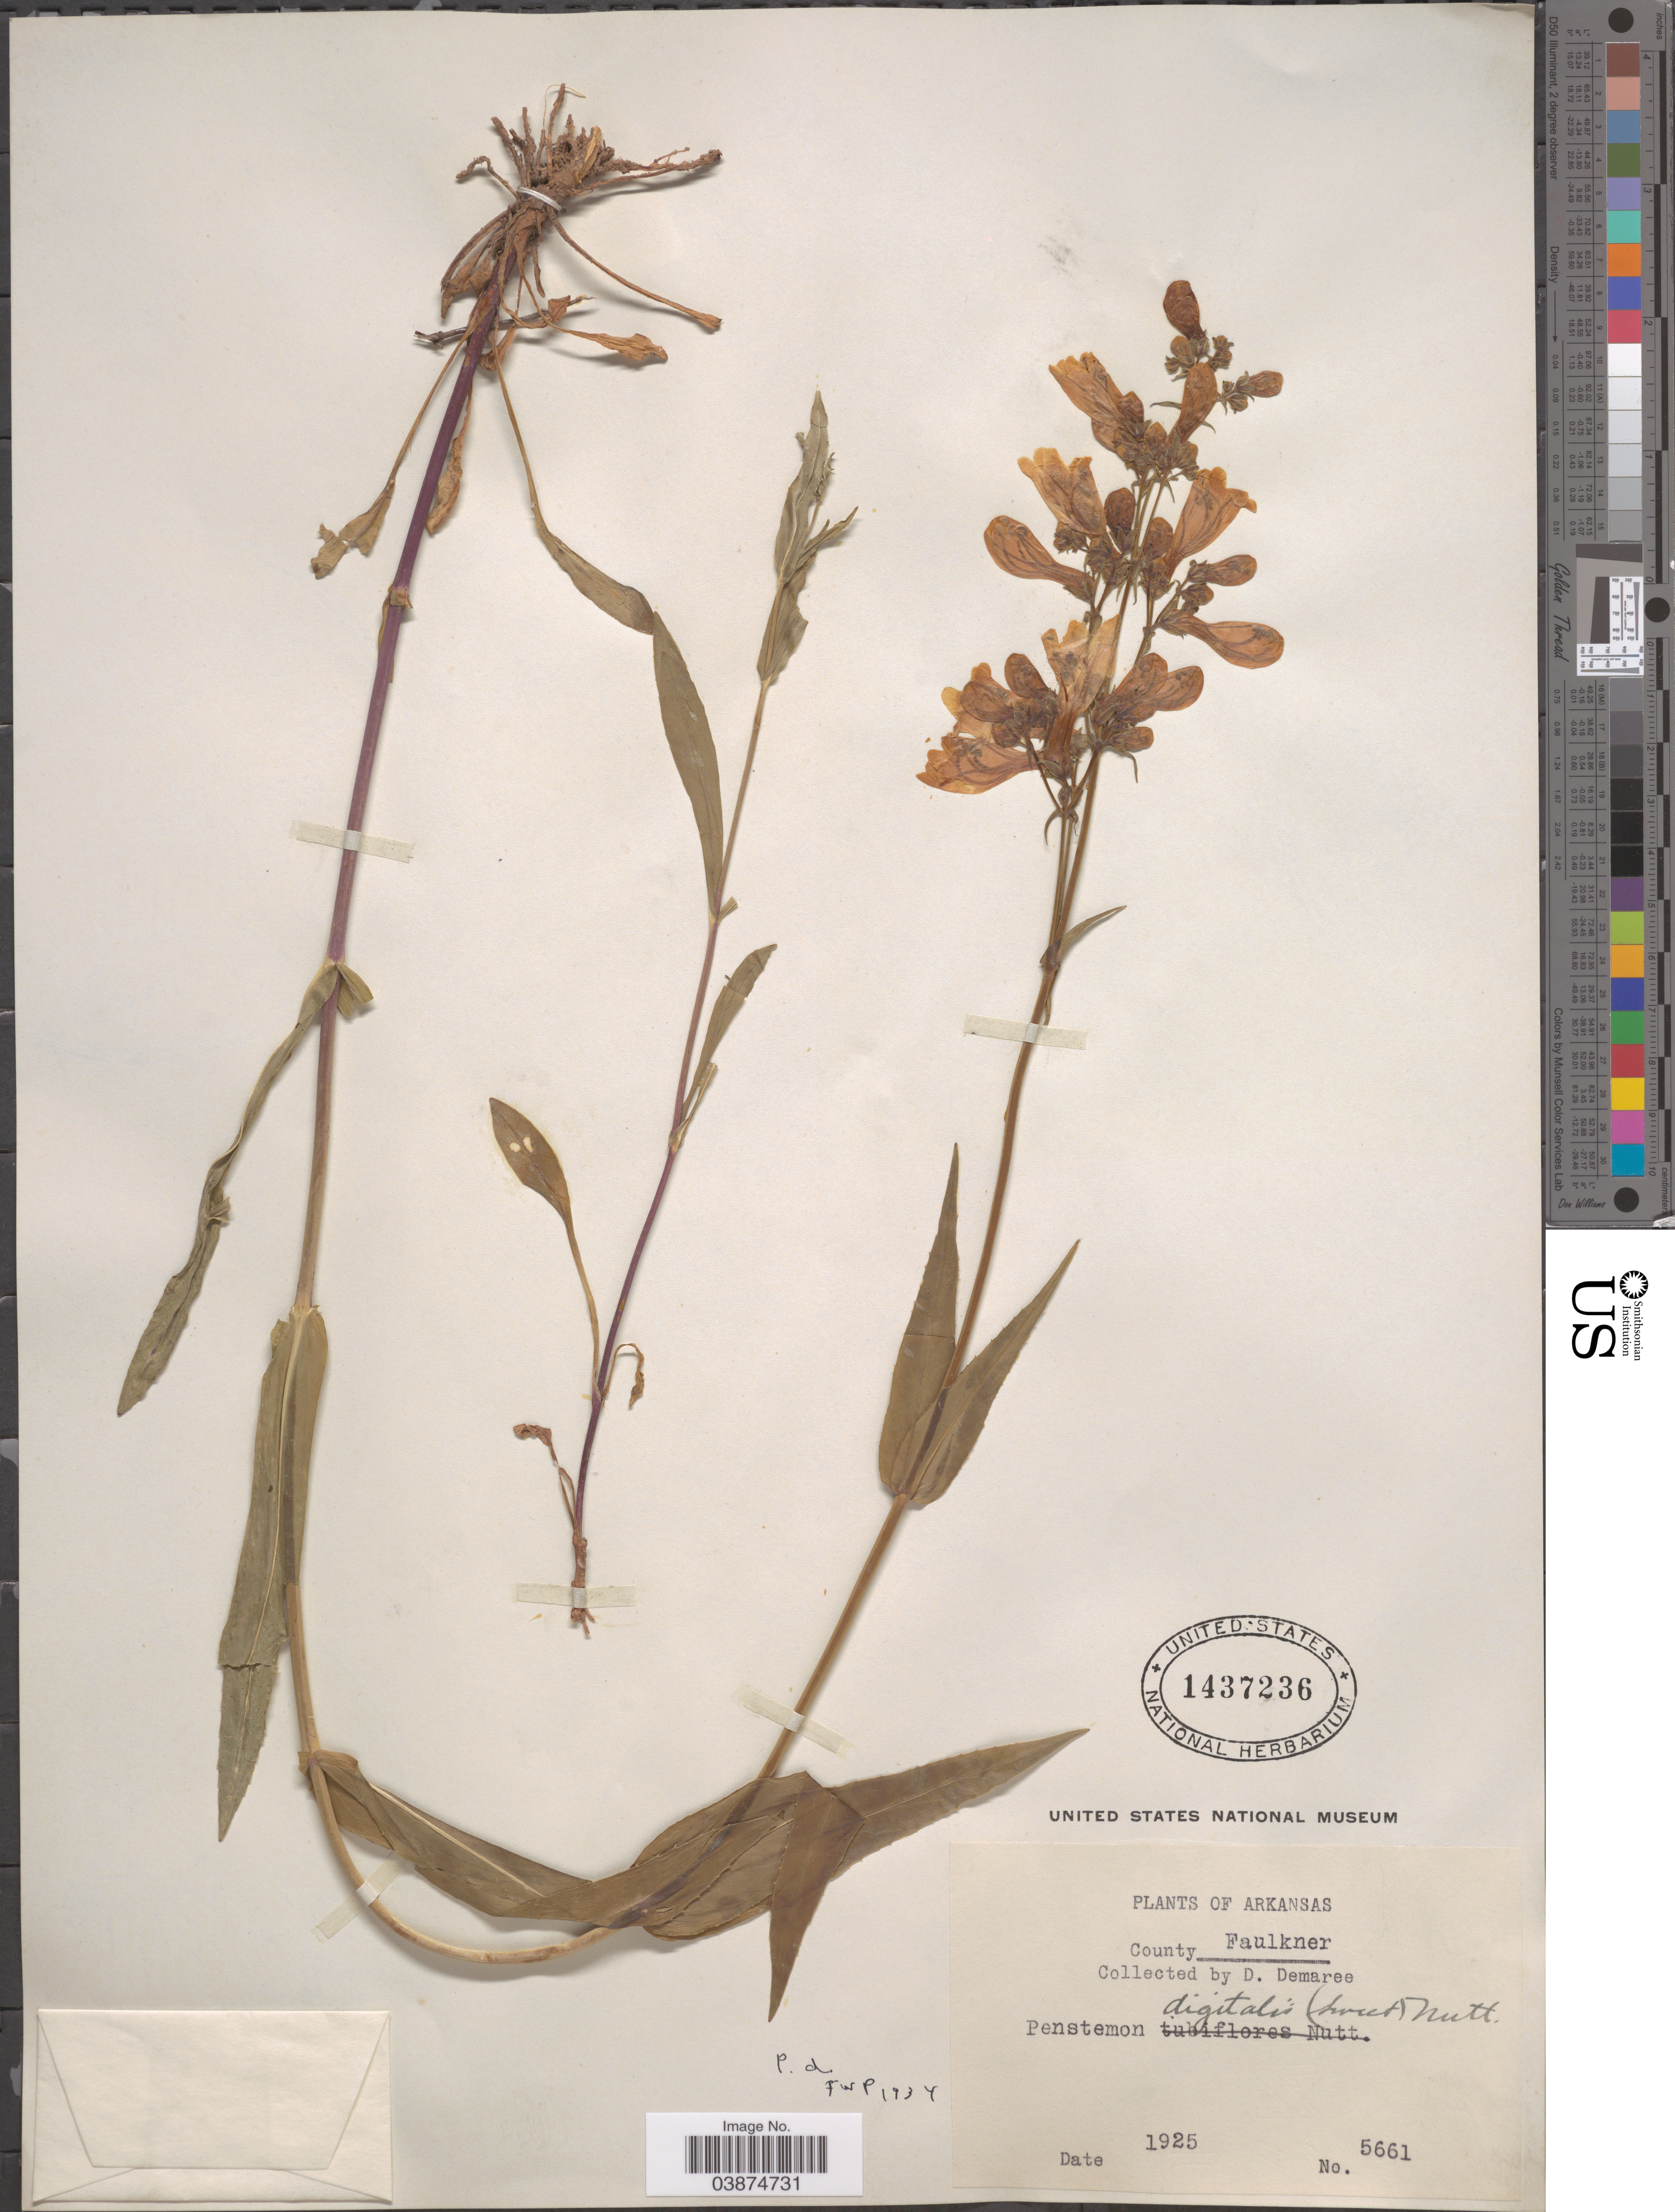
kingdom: Plantae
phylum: Tracheophyta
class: Magnoliopsida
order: Lamiales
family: Plantaginaceae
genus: Penstemon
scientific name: Penstemon digitalis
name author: Nutt. ex Sims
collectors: D. Demaree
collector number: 5661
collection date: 1925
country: United States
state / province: Arkansas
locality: County Faulkner.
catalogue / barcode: US 1437236